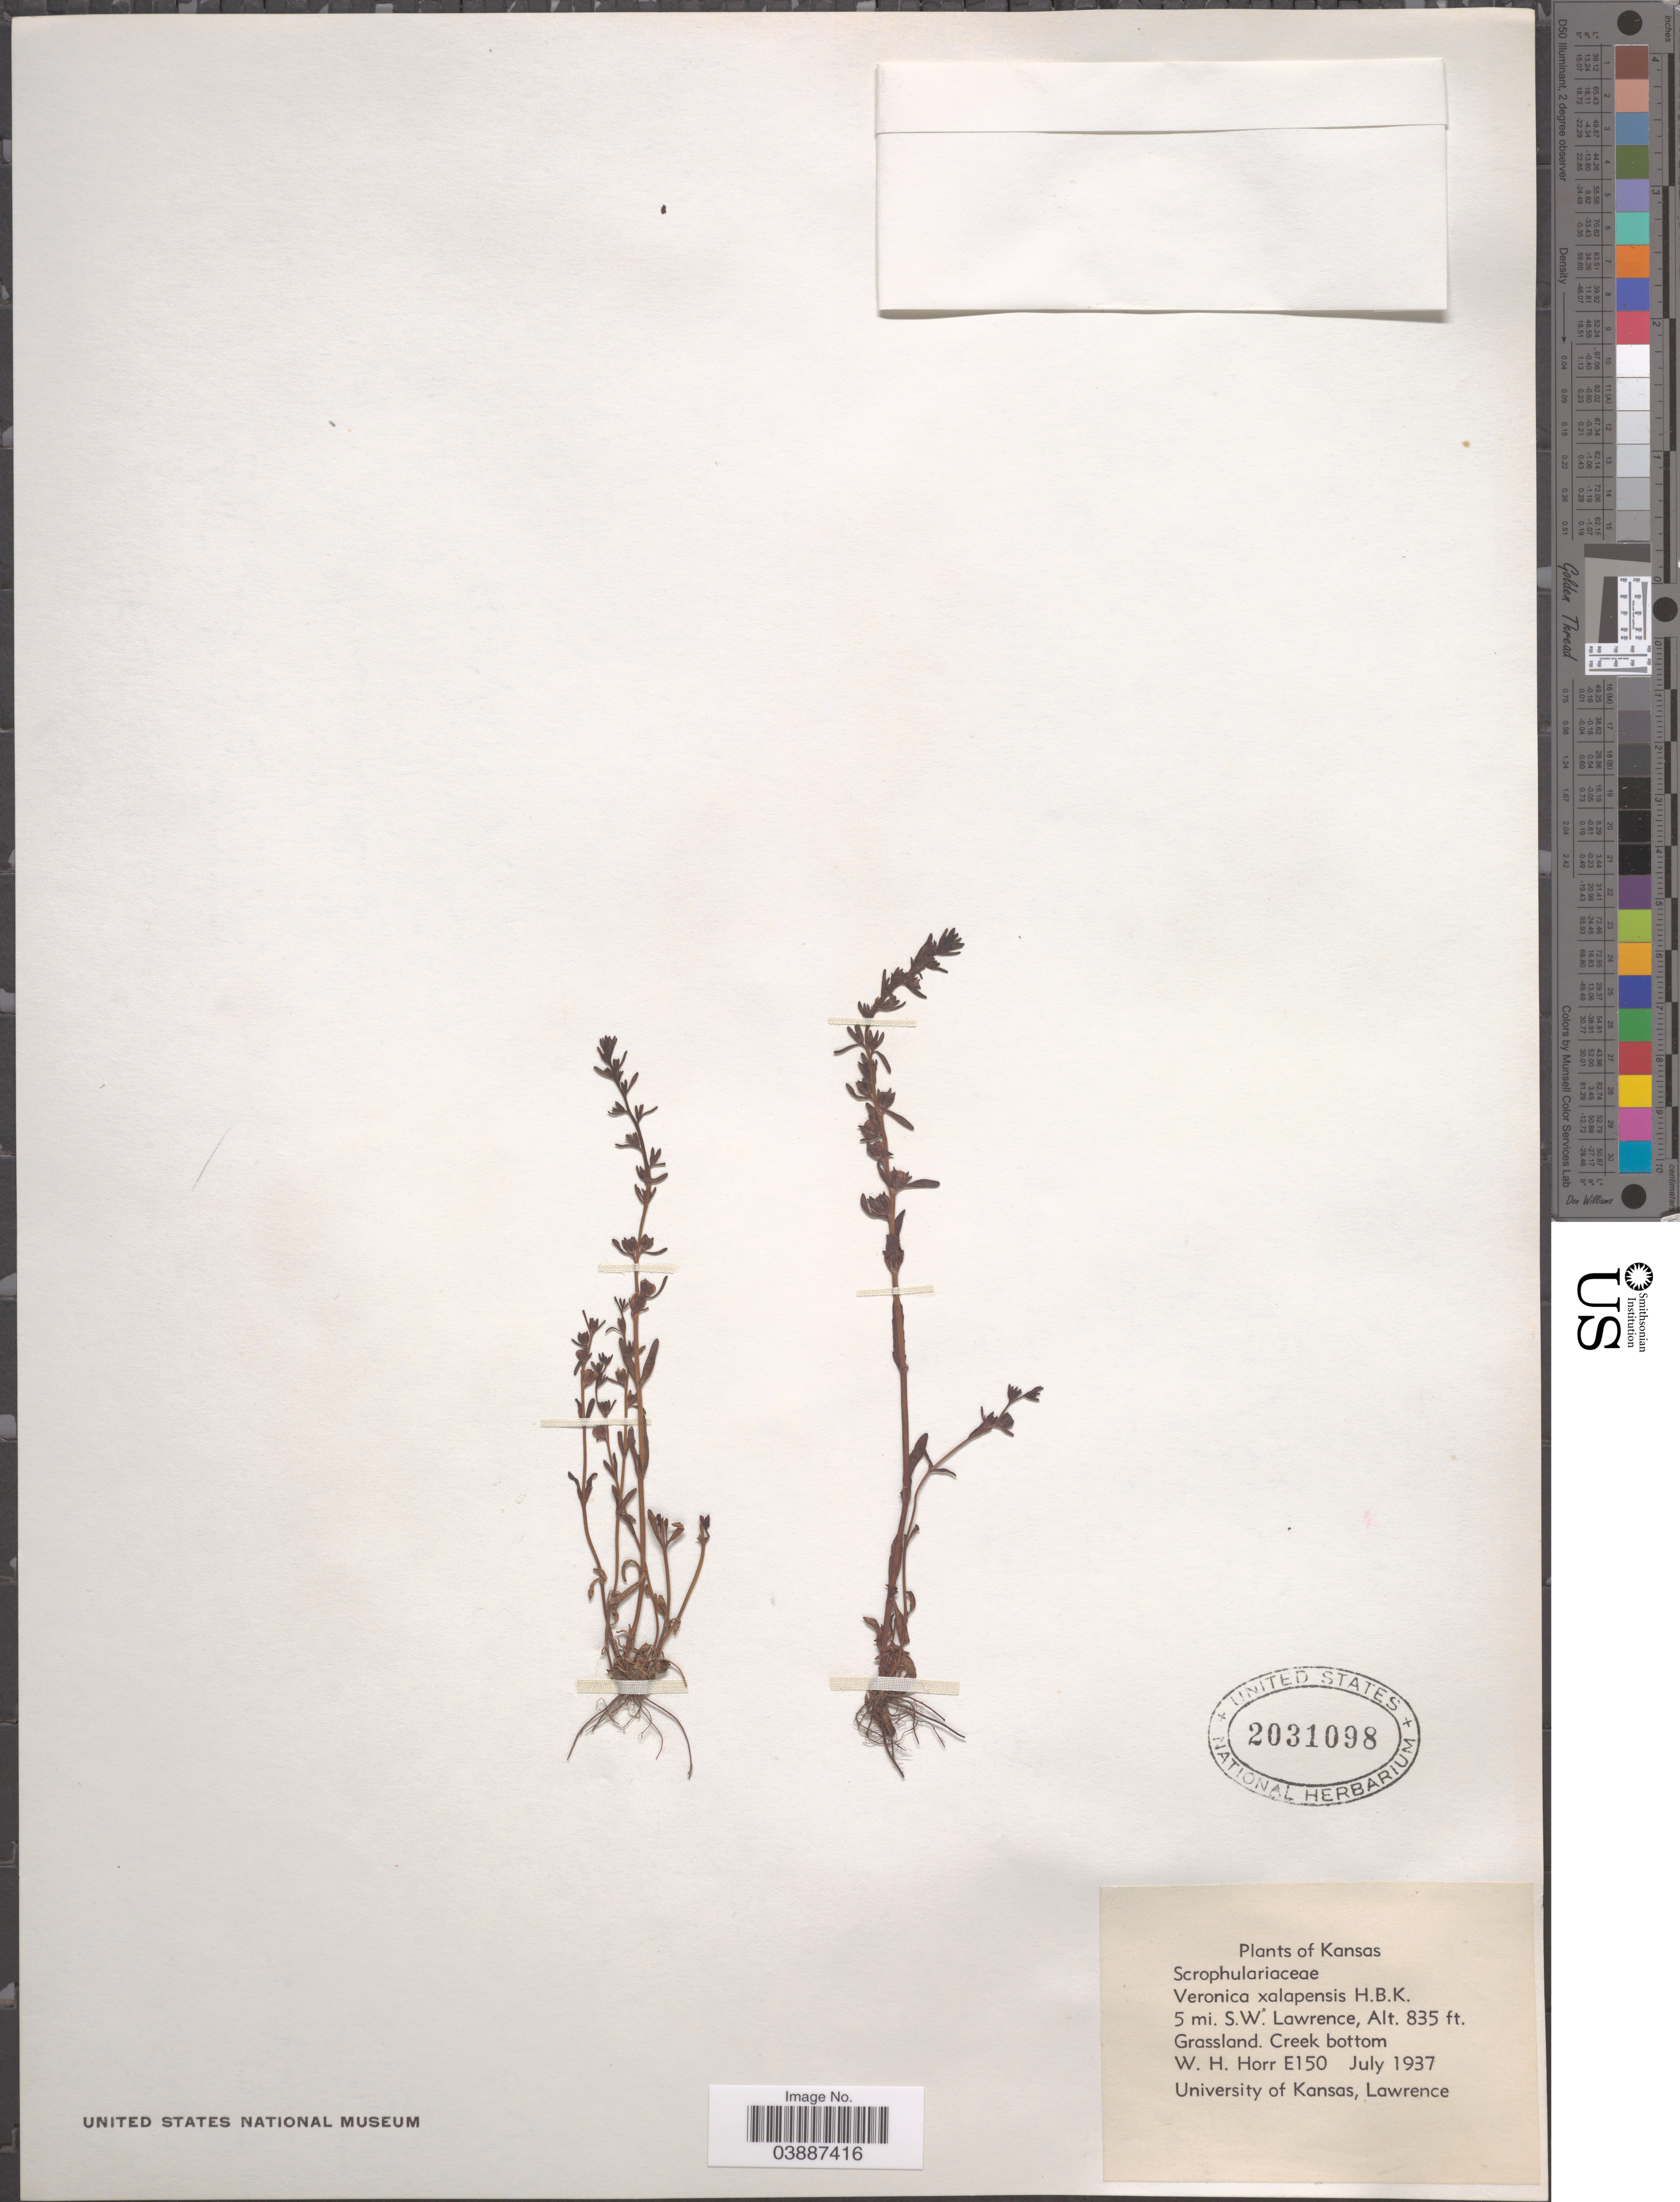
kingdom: Plantae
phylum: Tracheophyta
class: Magnoliopsida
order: Lamiales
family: Plantaginaceae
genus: Veronica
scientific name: Veronica peregrina var. xalapensis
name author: Kunth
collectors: W. H. Horr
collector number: E150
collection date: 1937-07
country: United States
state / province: Kansas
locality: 5 mi. S.W. Lawrence.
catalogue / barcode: US 2031098